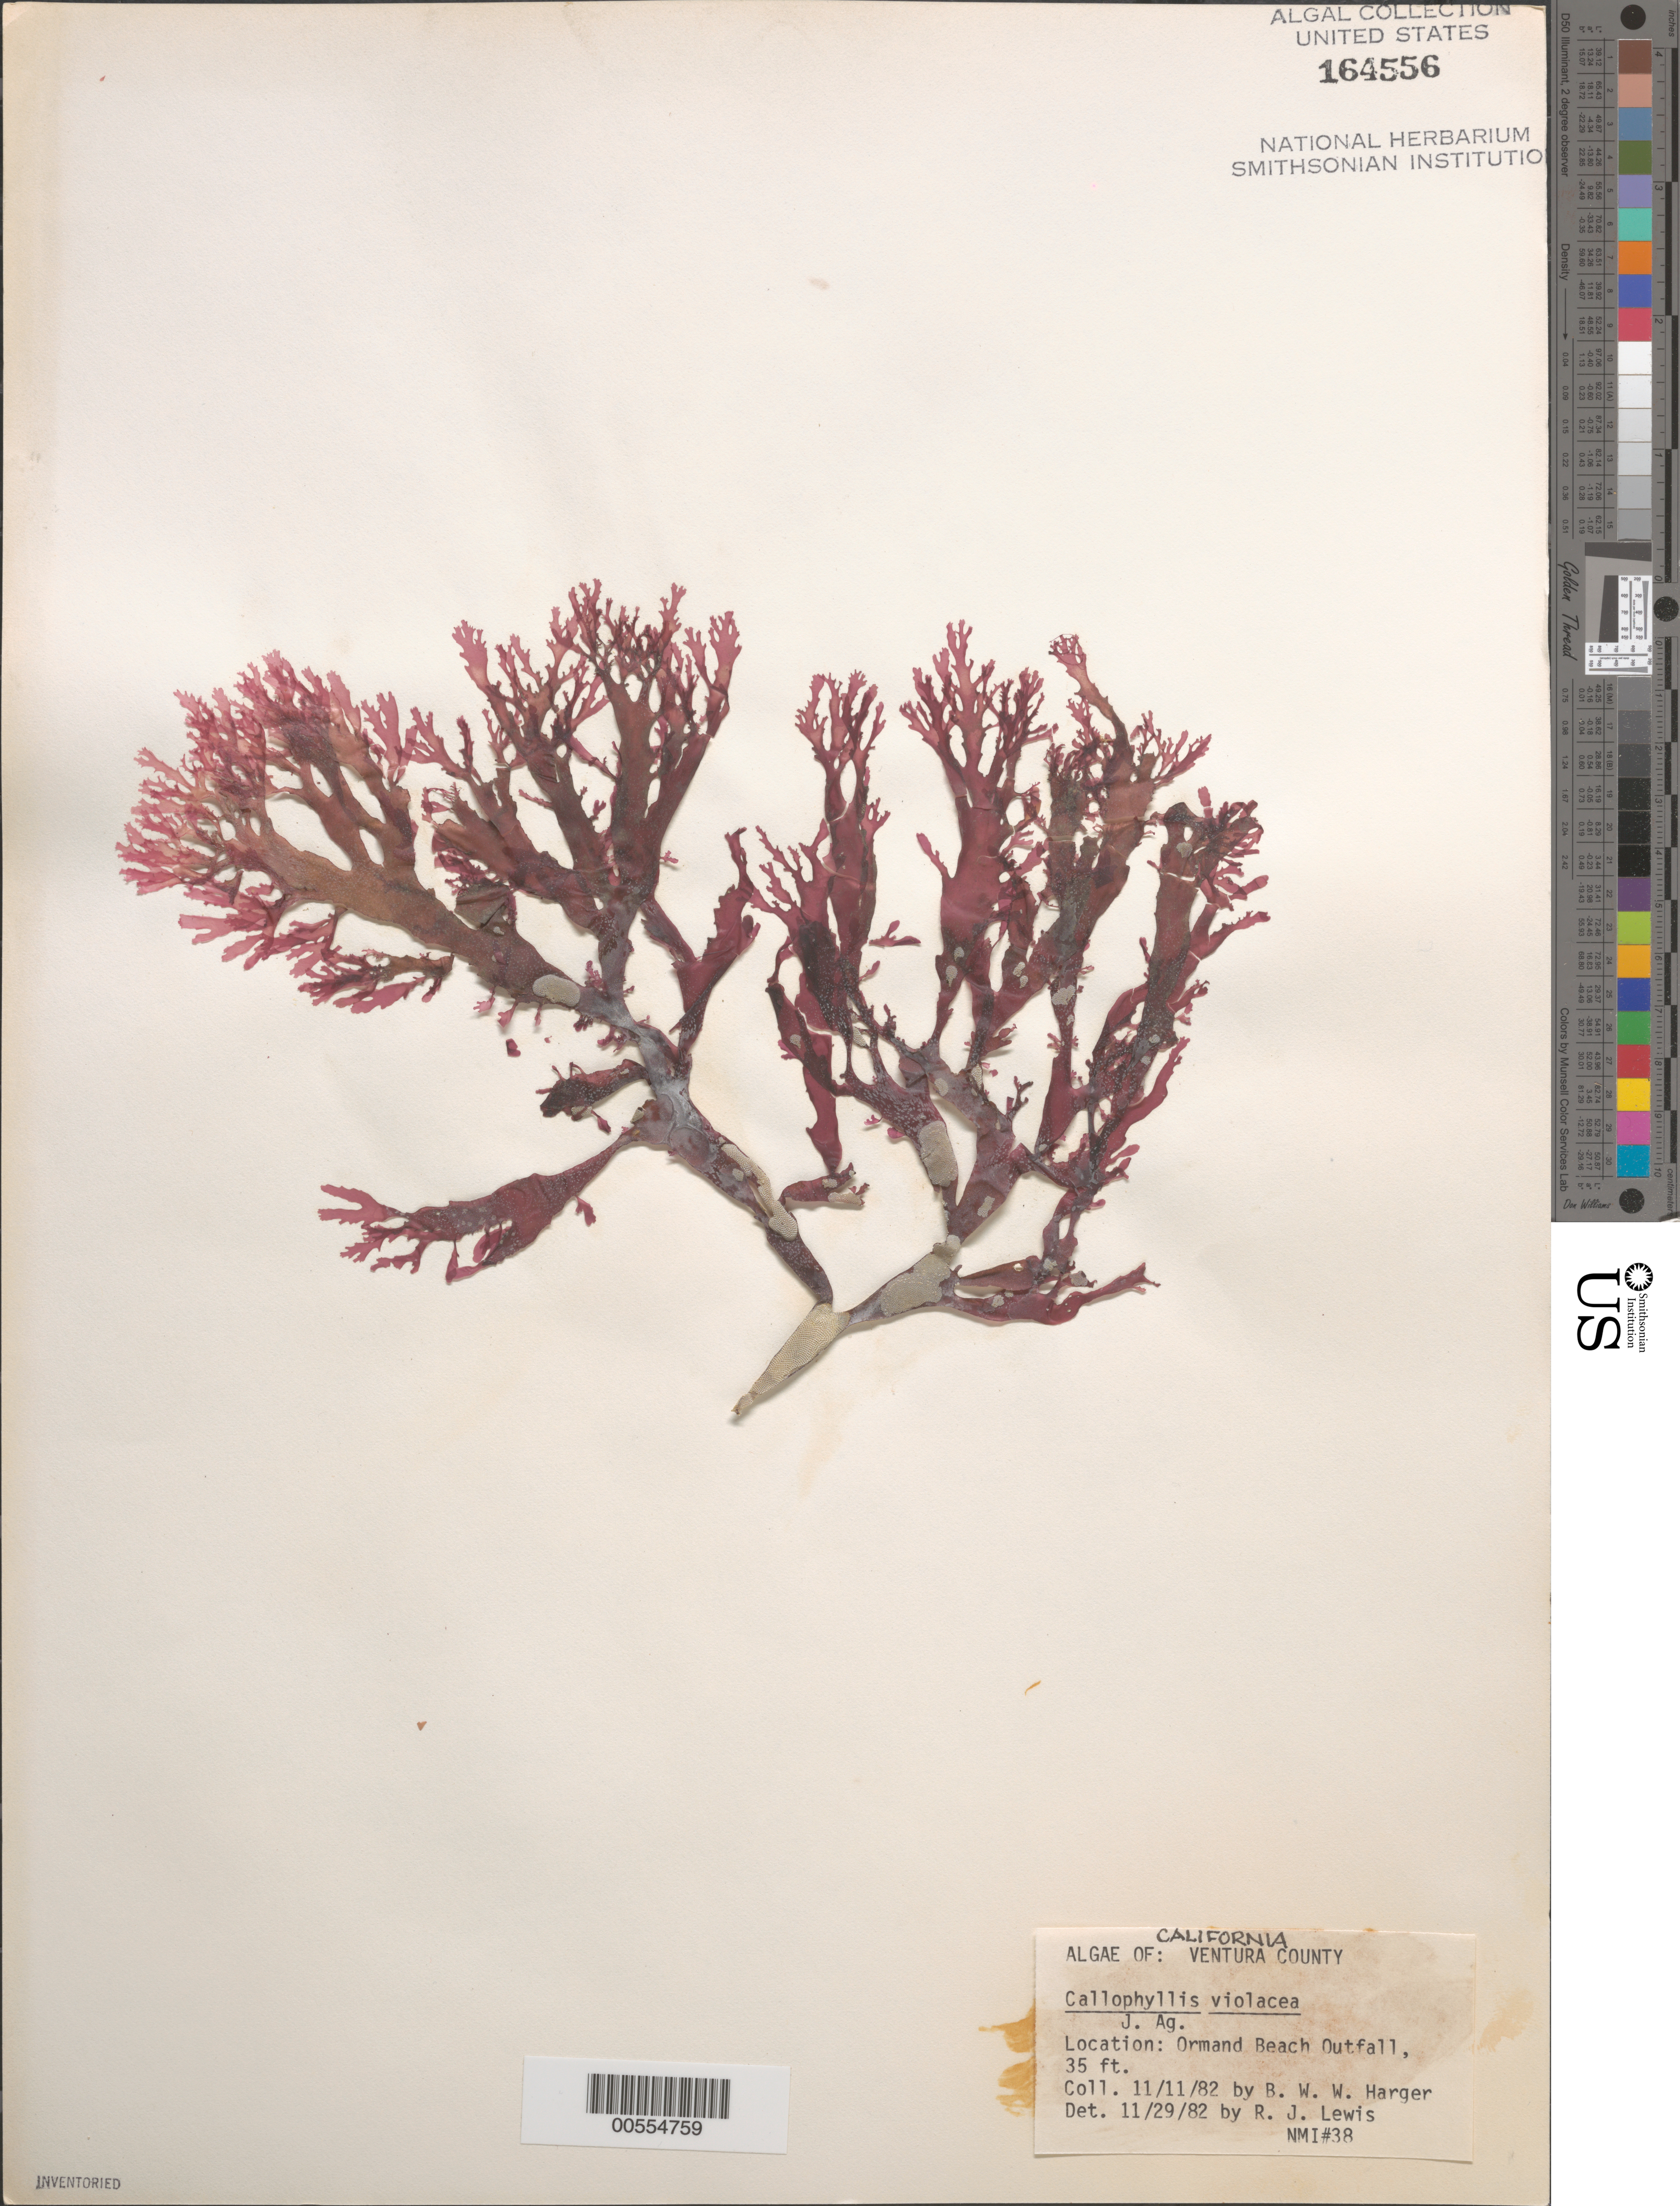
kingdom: Plantae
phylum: Rhodophyta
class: Florideophyceae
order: Gigartinales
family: Kallymeniaceae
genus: Callophyllis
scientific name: Callophyllis violacea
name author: J. Agardh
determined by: Lewis, R. J.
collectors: B. W. Harger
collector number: NMI 38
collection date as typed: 11 Nov 1982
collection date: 1982-11-11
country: United States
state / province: California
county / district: Ventura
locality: Ormand Beach outfall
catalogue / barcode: US 164556